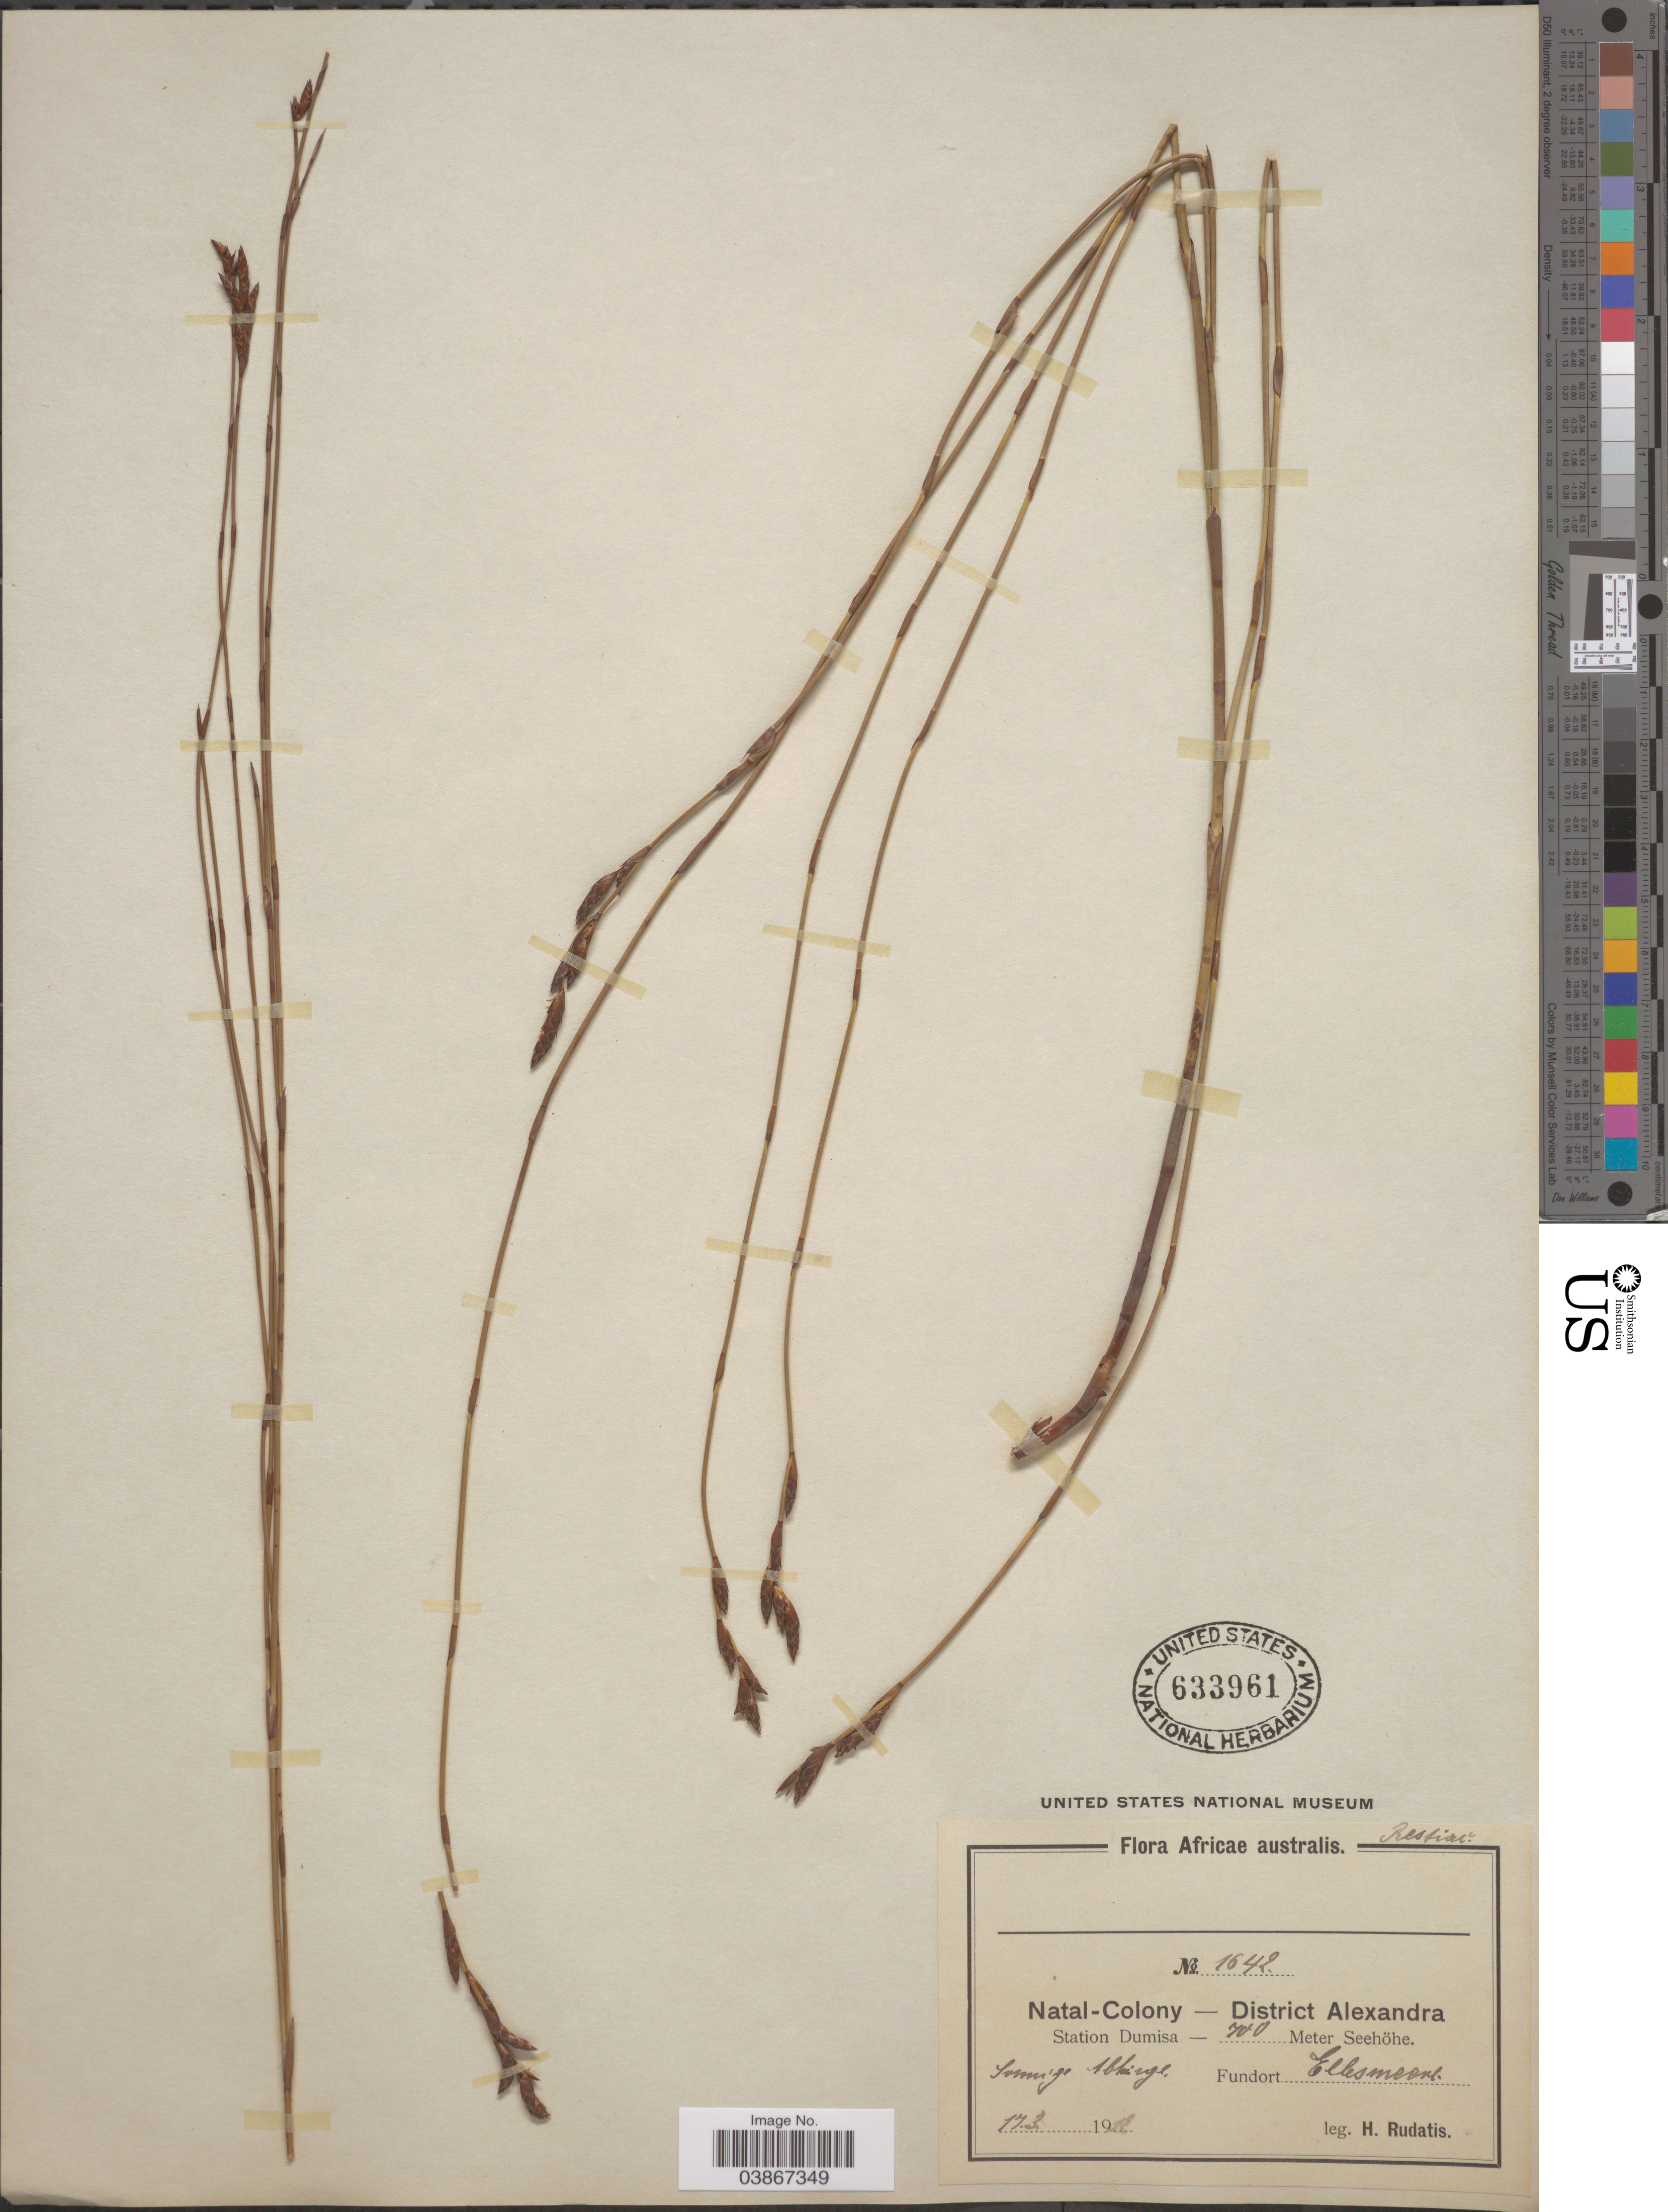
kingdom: Plantae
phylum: Tracheophyta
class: Liliopsida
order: Poales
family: Restionaceae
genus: Restio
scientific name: Restio sp.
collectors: H. Rudatis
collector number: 1642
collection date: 1912-03-17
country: South Africa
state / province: KwaZulu-Natal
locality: Natal-Colony. District Alexandra. Station Dumisa. Fundort Elksmeere.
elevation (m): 700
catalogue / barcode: US 633961